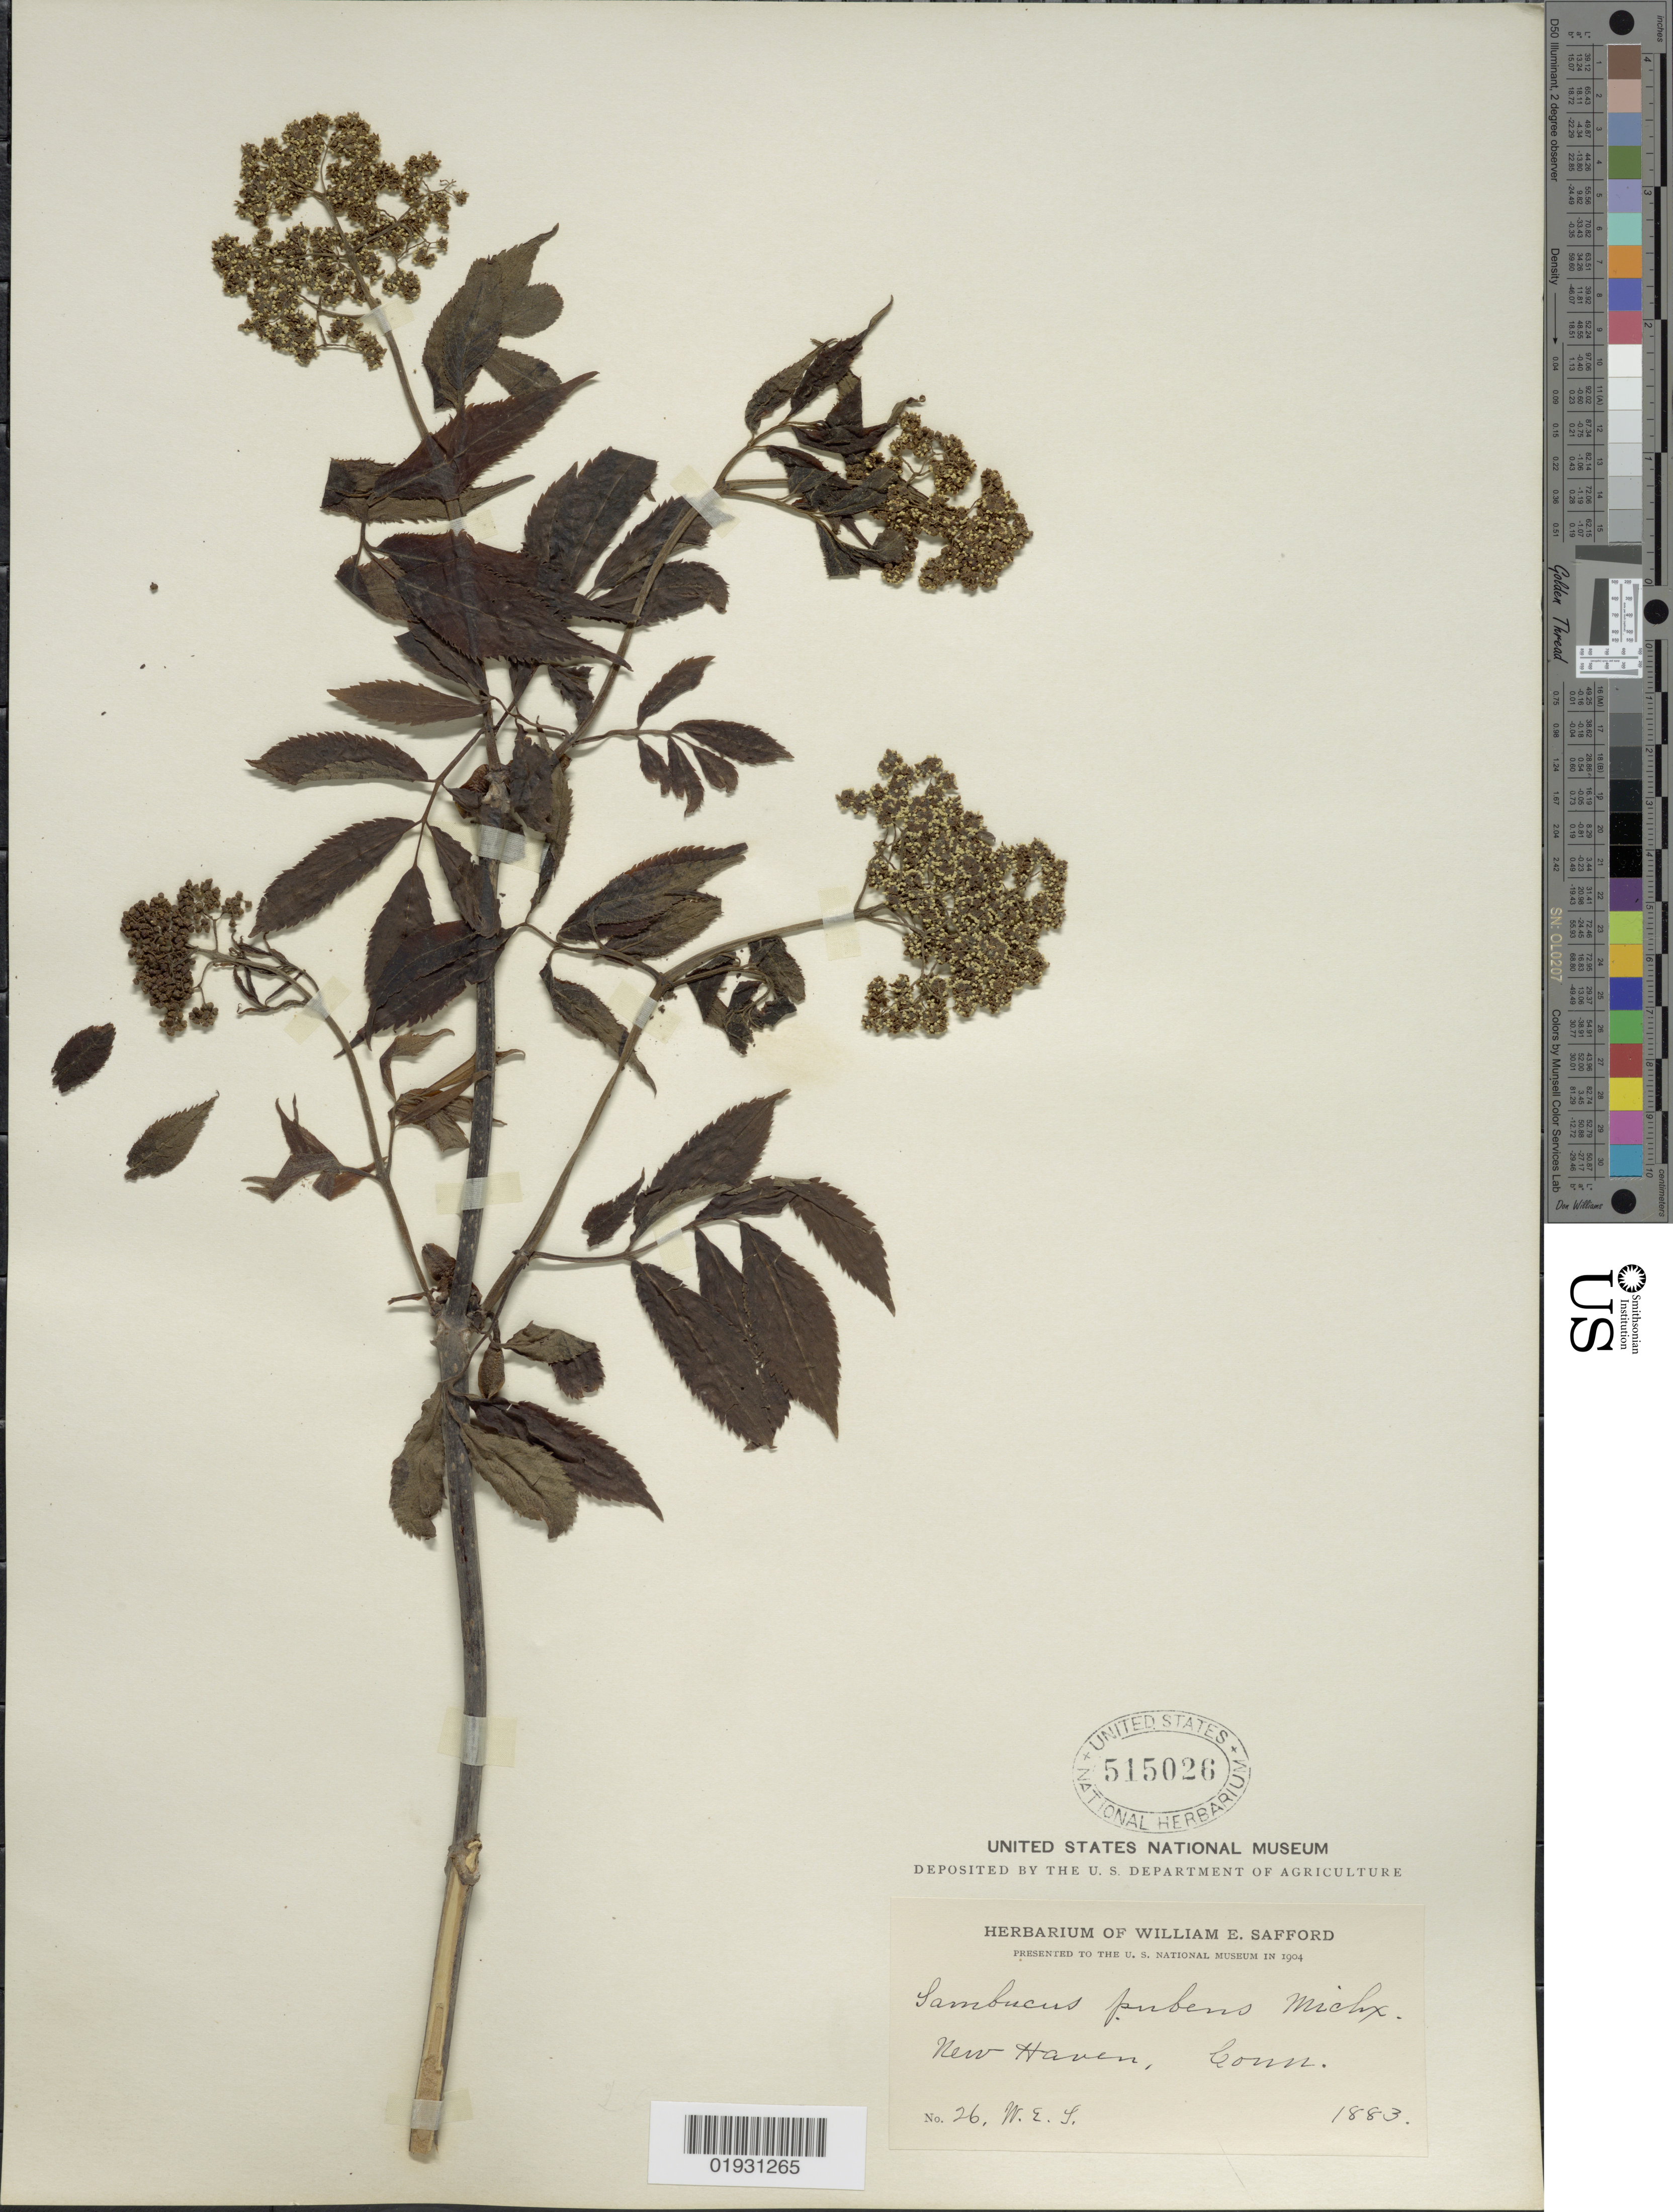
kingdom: Plantae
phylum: Tracheophyta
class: Magnoliopsida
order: Dipsacales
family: Viburnaceae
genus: Sambucus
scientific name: Sambucus racemosa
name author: L.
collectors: W. E. Safford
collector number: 26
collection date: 1883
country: United States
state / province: Connecticut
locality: New Haven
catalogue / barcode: US 515026